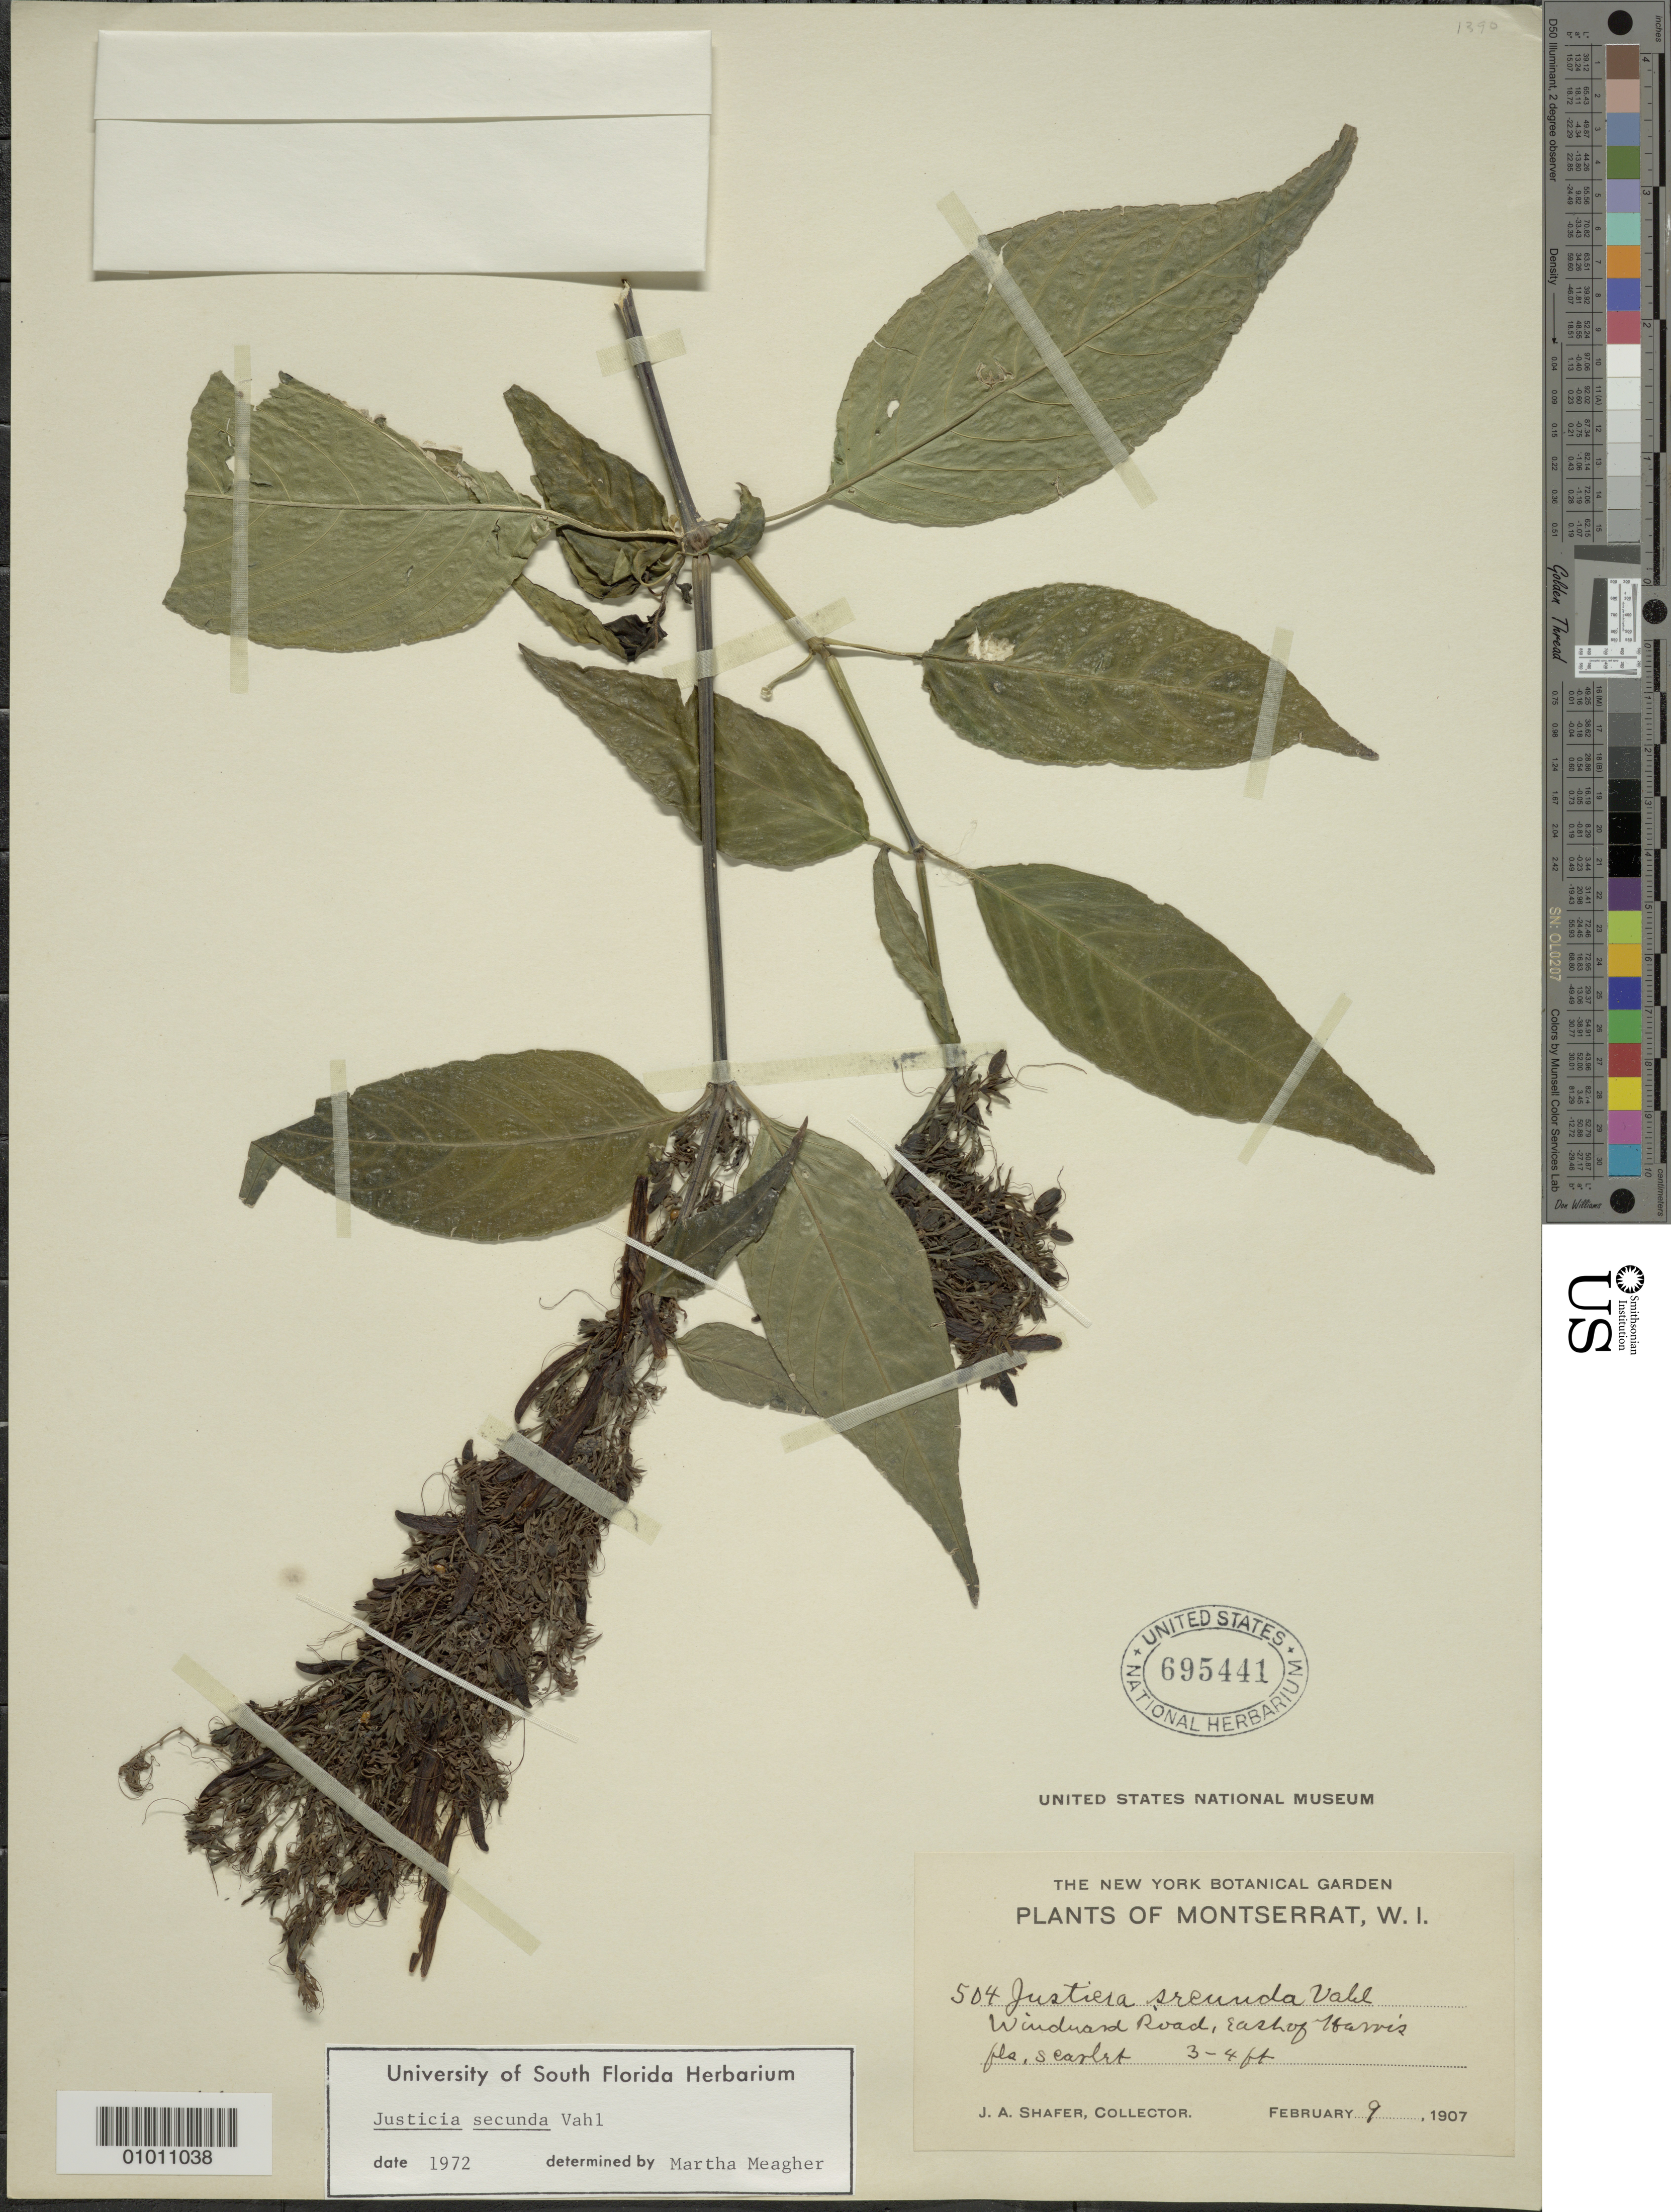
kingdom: Plantae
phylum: Tracheophyta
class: Magnoliopsida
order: Lamiales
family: Acanthaceae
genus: Justicia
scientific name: Justicia secunda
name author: Vahl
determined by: Meagher, M.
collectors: J. A. Shafer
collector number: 504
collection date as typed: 09 Feb 1907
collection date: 1907-02-09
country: Montserrat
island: Montserrat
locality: Windward Road, east of Harvis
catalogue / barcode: US 695441